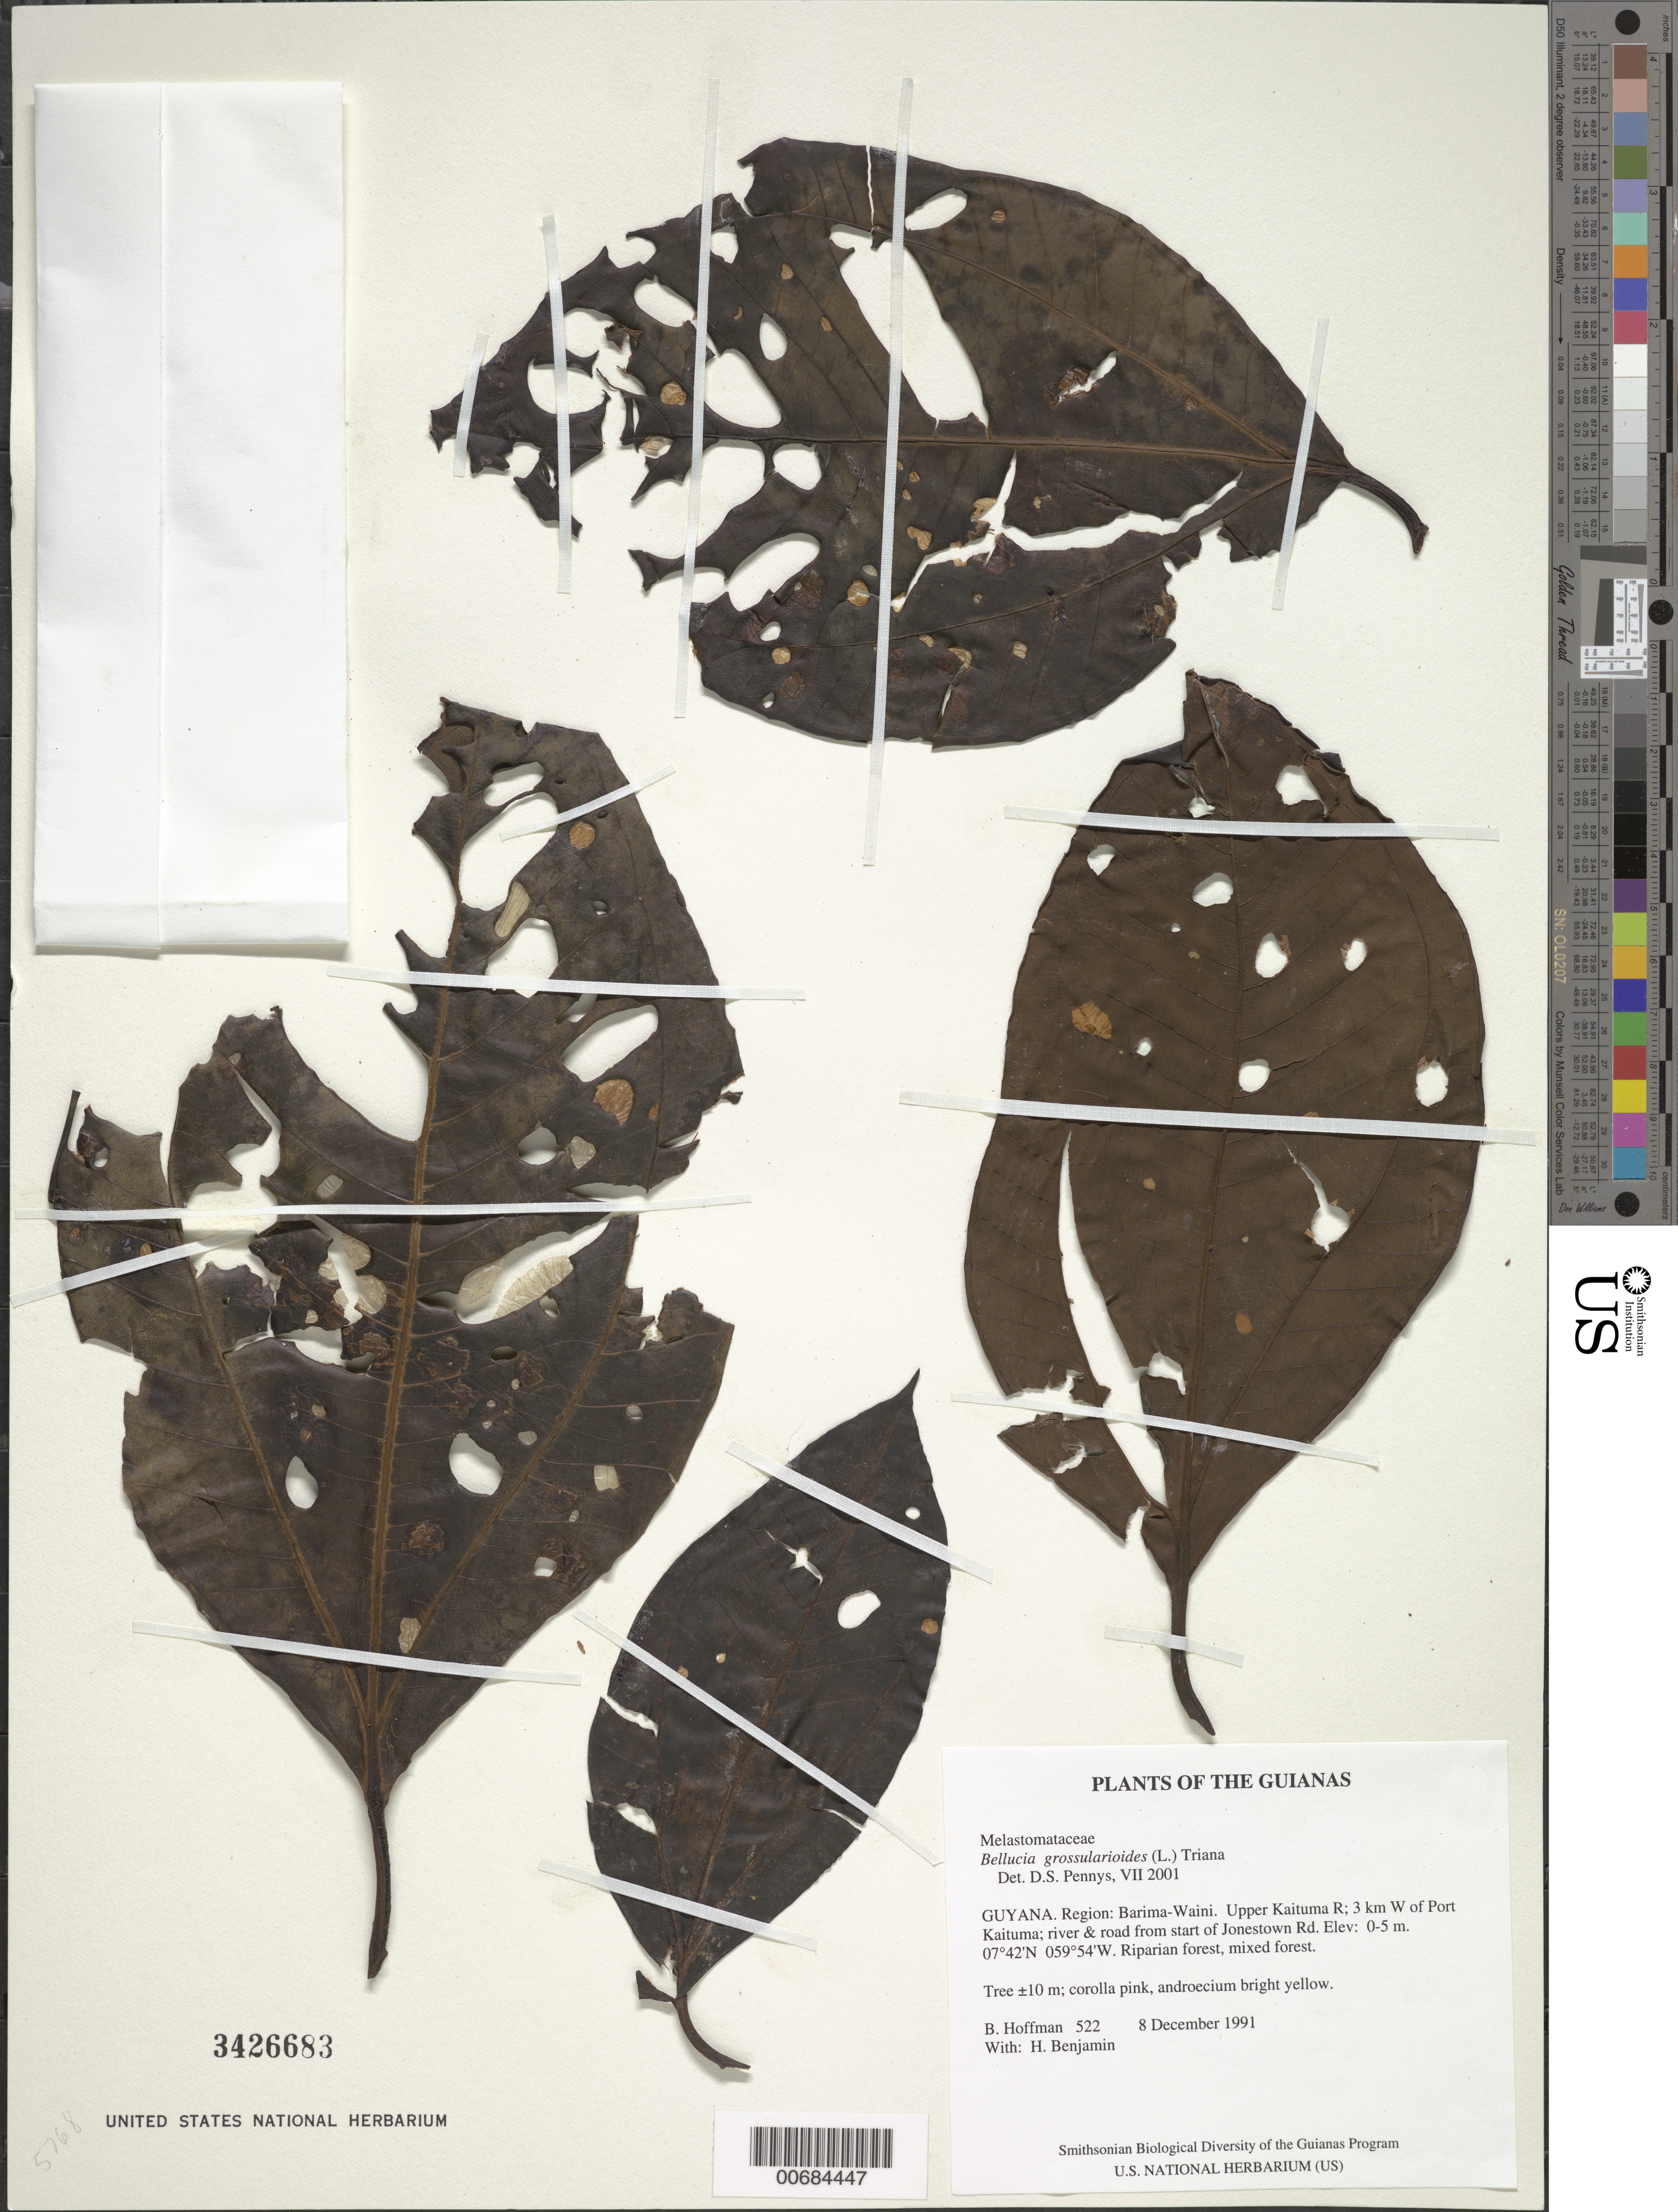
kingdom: Plantae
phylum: Tracheophyta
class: Magnoliopsida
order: Myrtales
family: Melastomataceae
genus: Bellucia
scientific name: Bellucia grossularioides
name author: (L.) Triana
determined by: Penneys, D. S.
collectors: B. Hoffman & H. Benjamin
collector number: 522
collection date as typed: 8 December 1991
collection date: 1991-12-08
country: Guyana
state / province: Barima-Waini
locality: Upper Kaituma River; 3 km W of Port Kaituma; river & road from start of Jonestown Road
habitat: Riparian forest, mixed forest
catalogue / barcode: US 3426683